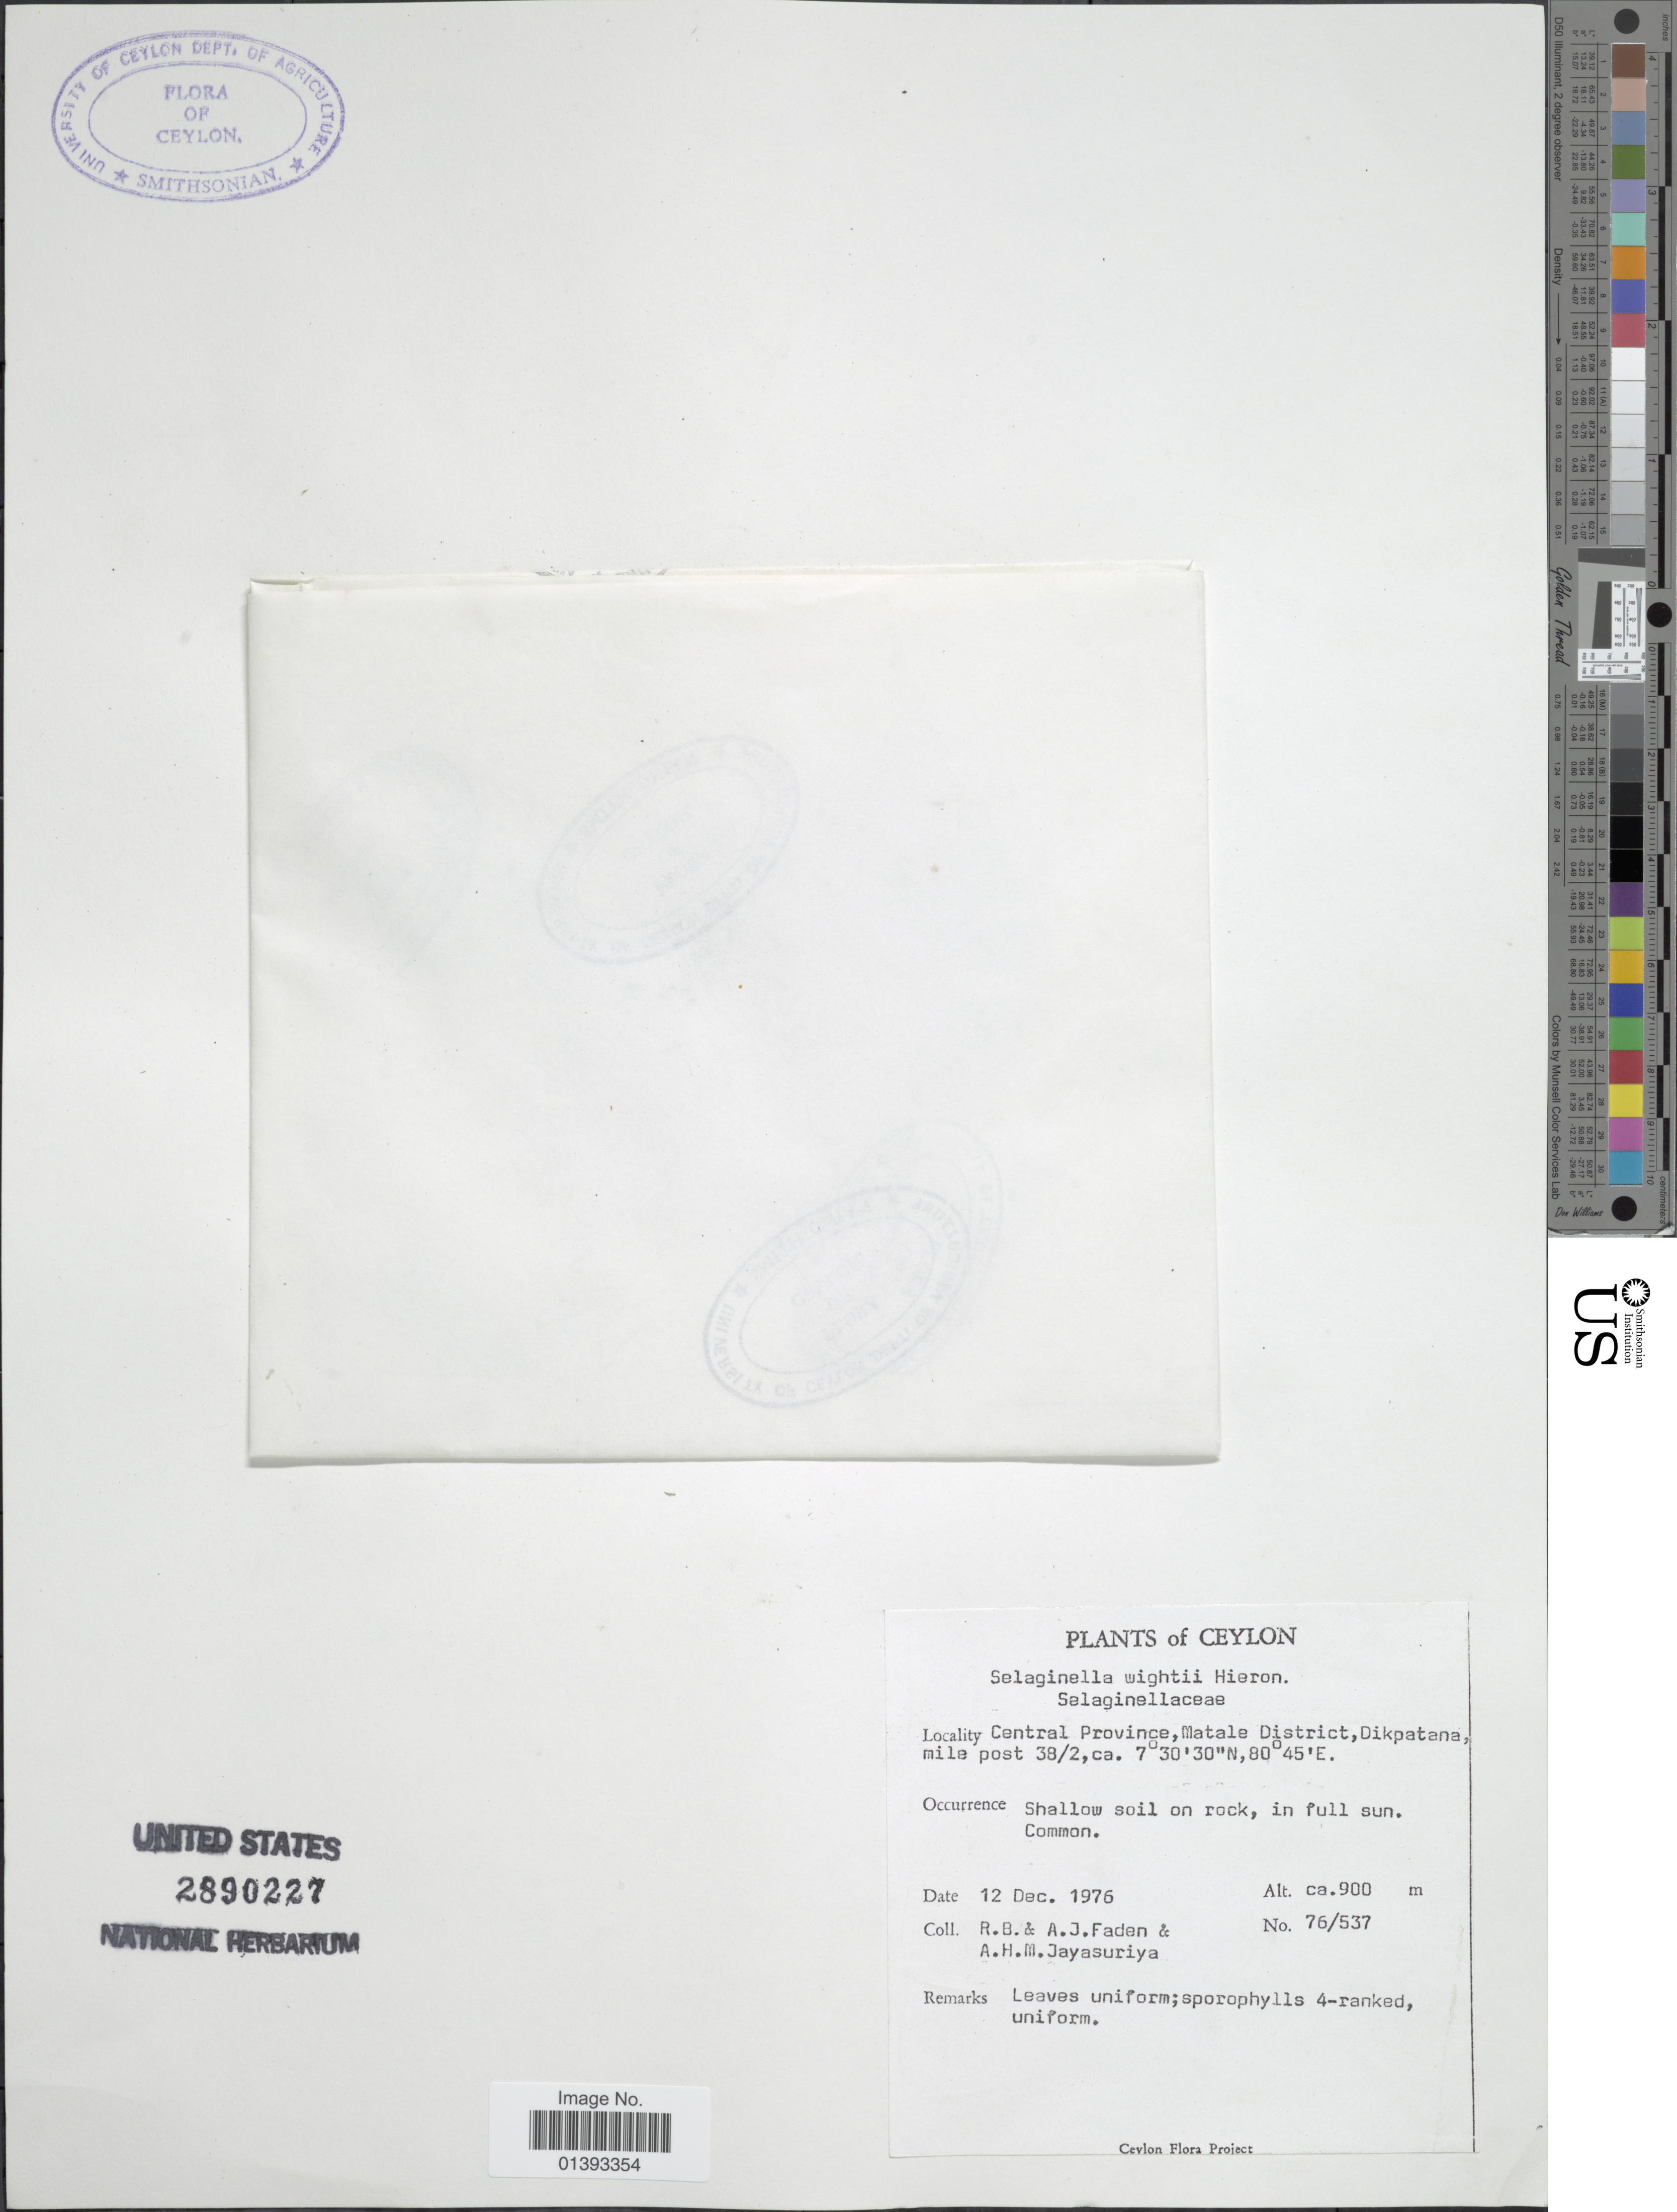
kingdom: Plantae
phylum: Tracheophyta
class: Lycopodiopsida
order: Selaginellales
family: Selaginellaceae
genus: Selaginella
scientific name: Selaginella wrightii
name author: Hieron.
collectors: R. B. Faden, A. J. Faden & A. H. Jayasuriya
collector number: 76/537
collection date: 1976-12-12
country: Sri Lanka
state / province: Central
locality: Ceylon, Central Province, Matale District, Dikpatana, mile post 38/2, ca.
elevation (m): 900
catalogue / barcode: US 2890227